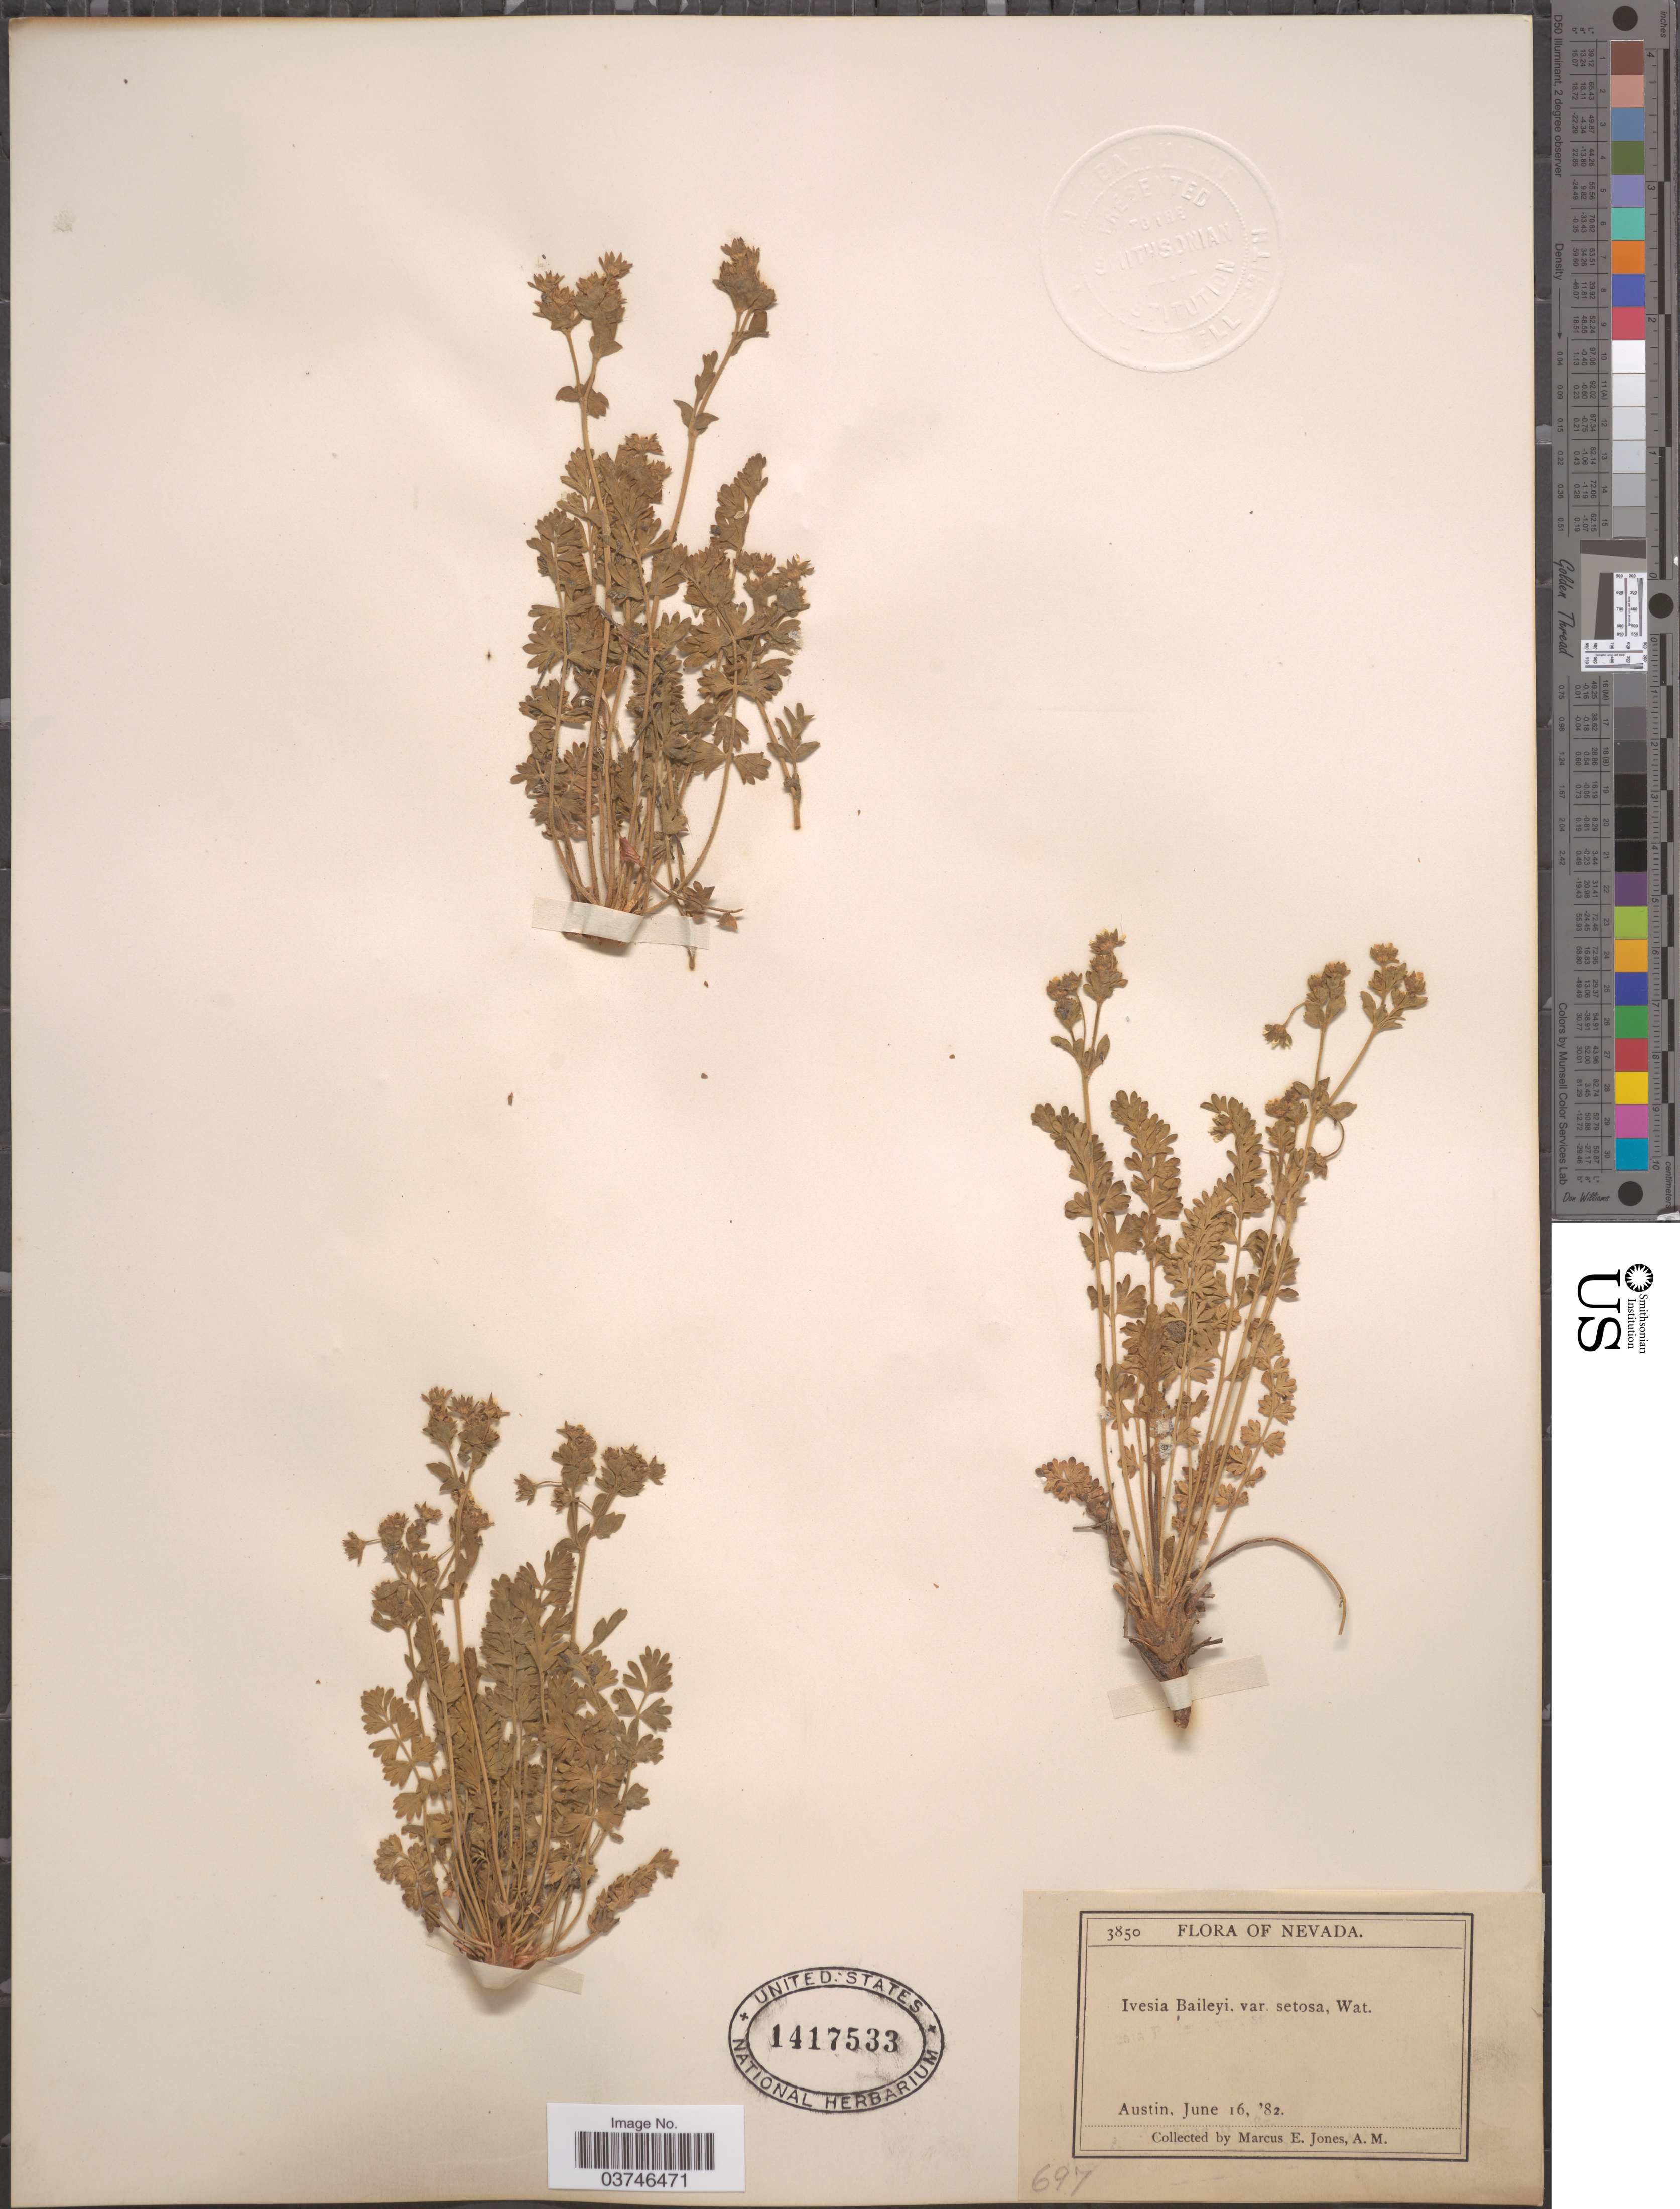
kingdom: Plantae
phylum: Tracheophyta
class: Magnoliopsida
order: Rosales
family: Rosaceae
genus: Potentilla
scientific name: Potentilla setosa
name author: (S. Watson) Mosyakin & Shiyan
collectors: M. E. Jones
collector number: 3850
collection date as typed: Transcribed d/m/y: 16/6/82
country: United States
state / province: Nevada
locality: Austin.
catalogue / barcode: US 1417533